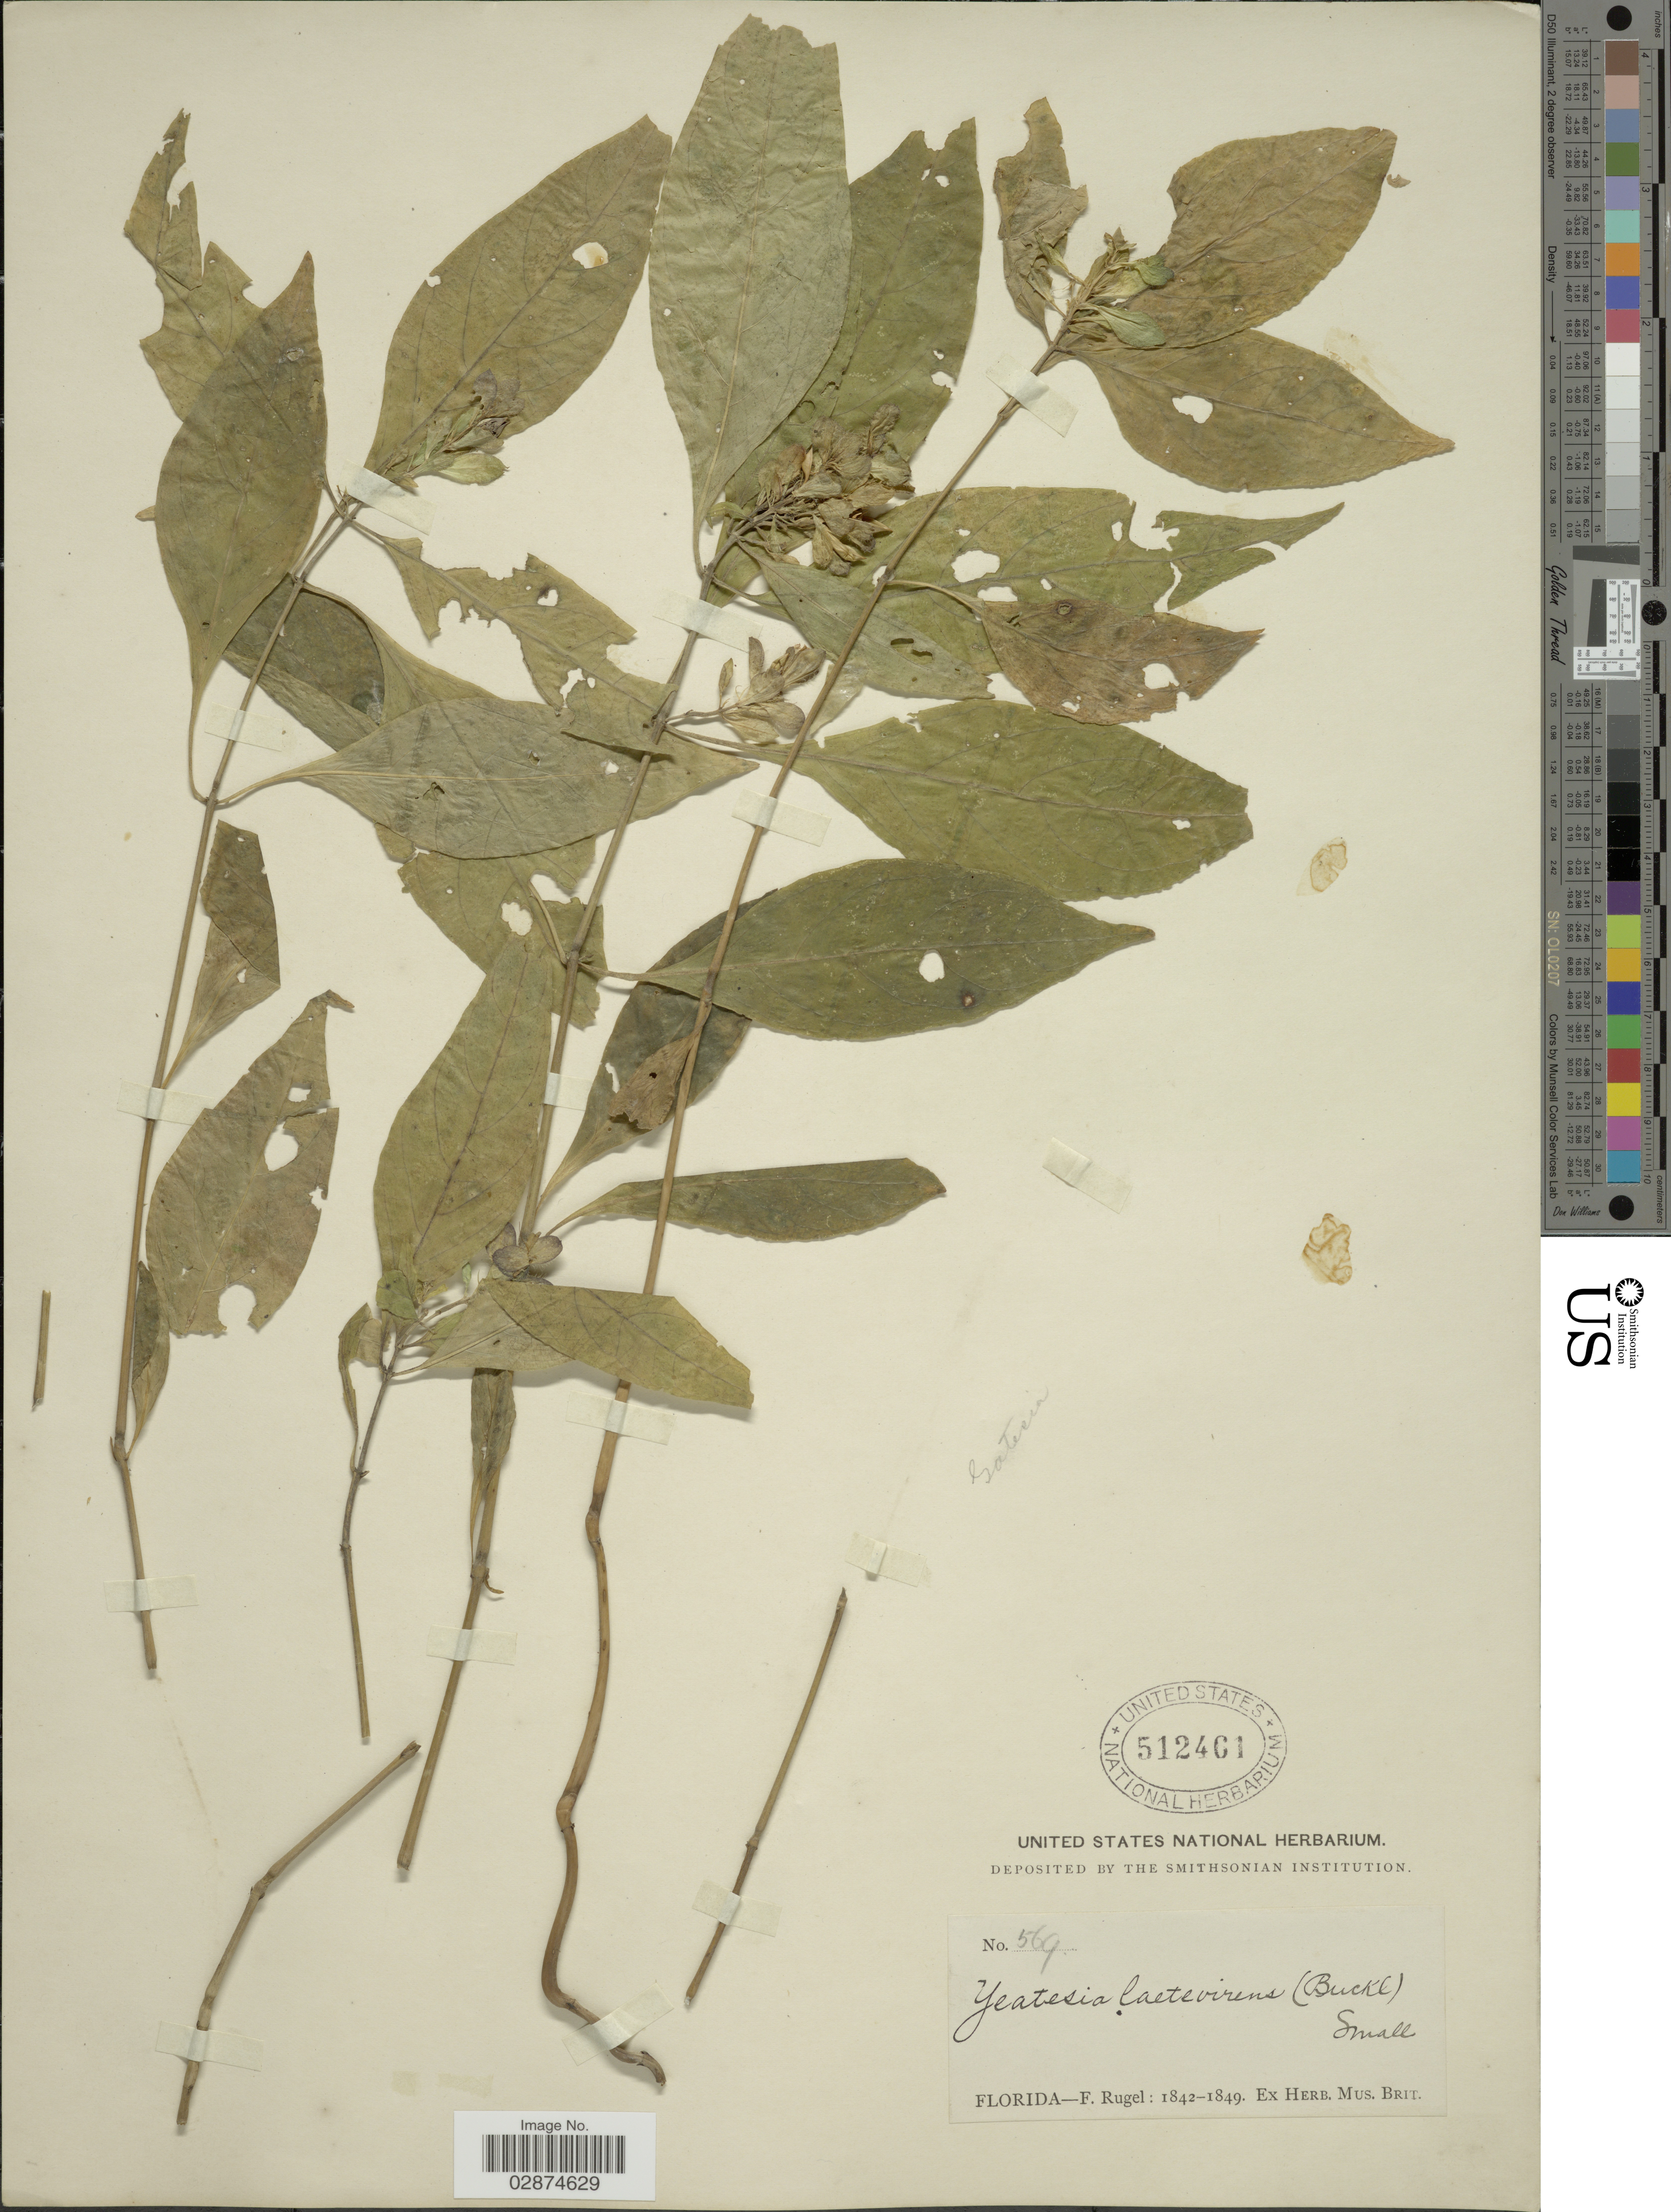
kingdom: Plantae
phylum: Tracheophyta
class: Magnoliopsida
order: Lamiales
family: Acanthaceae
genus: Yeatesia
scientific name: Yeatesia viridiflora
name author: (Nees) Small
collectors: F. Rugel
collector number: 569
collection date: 1842/1849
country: United States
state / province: Florida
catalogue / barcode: US 512461